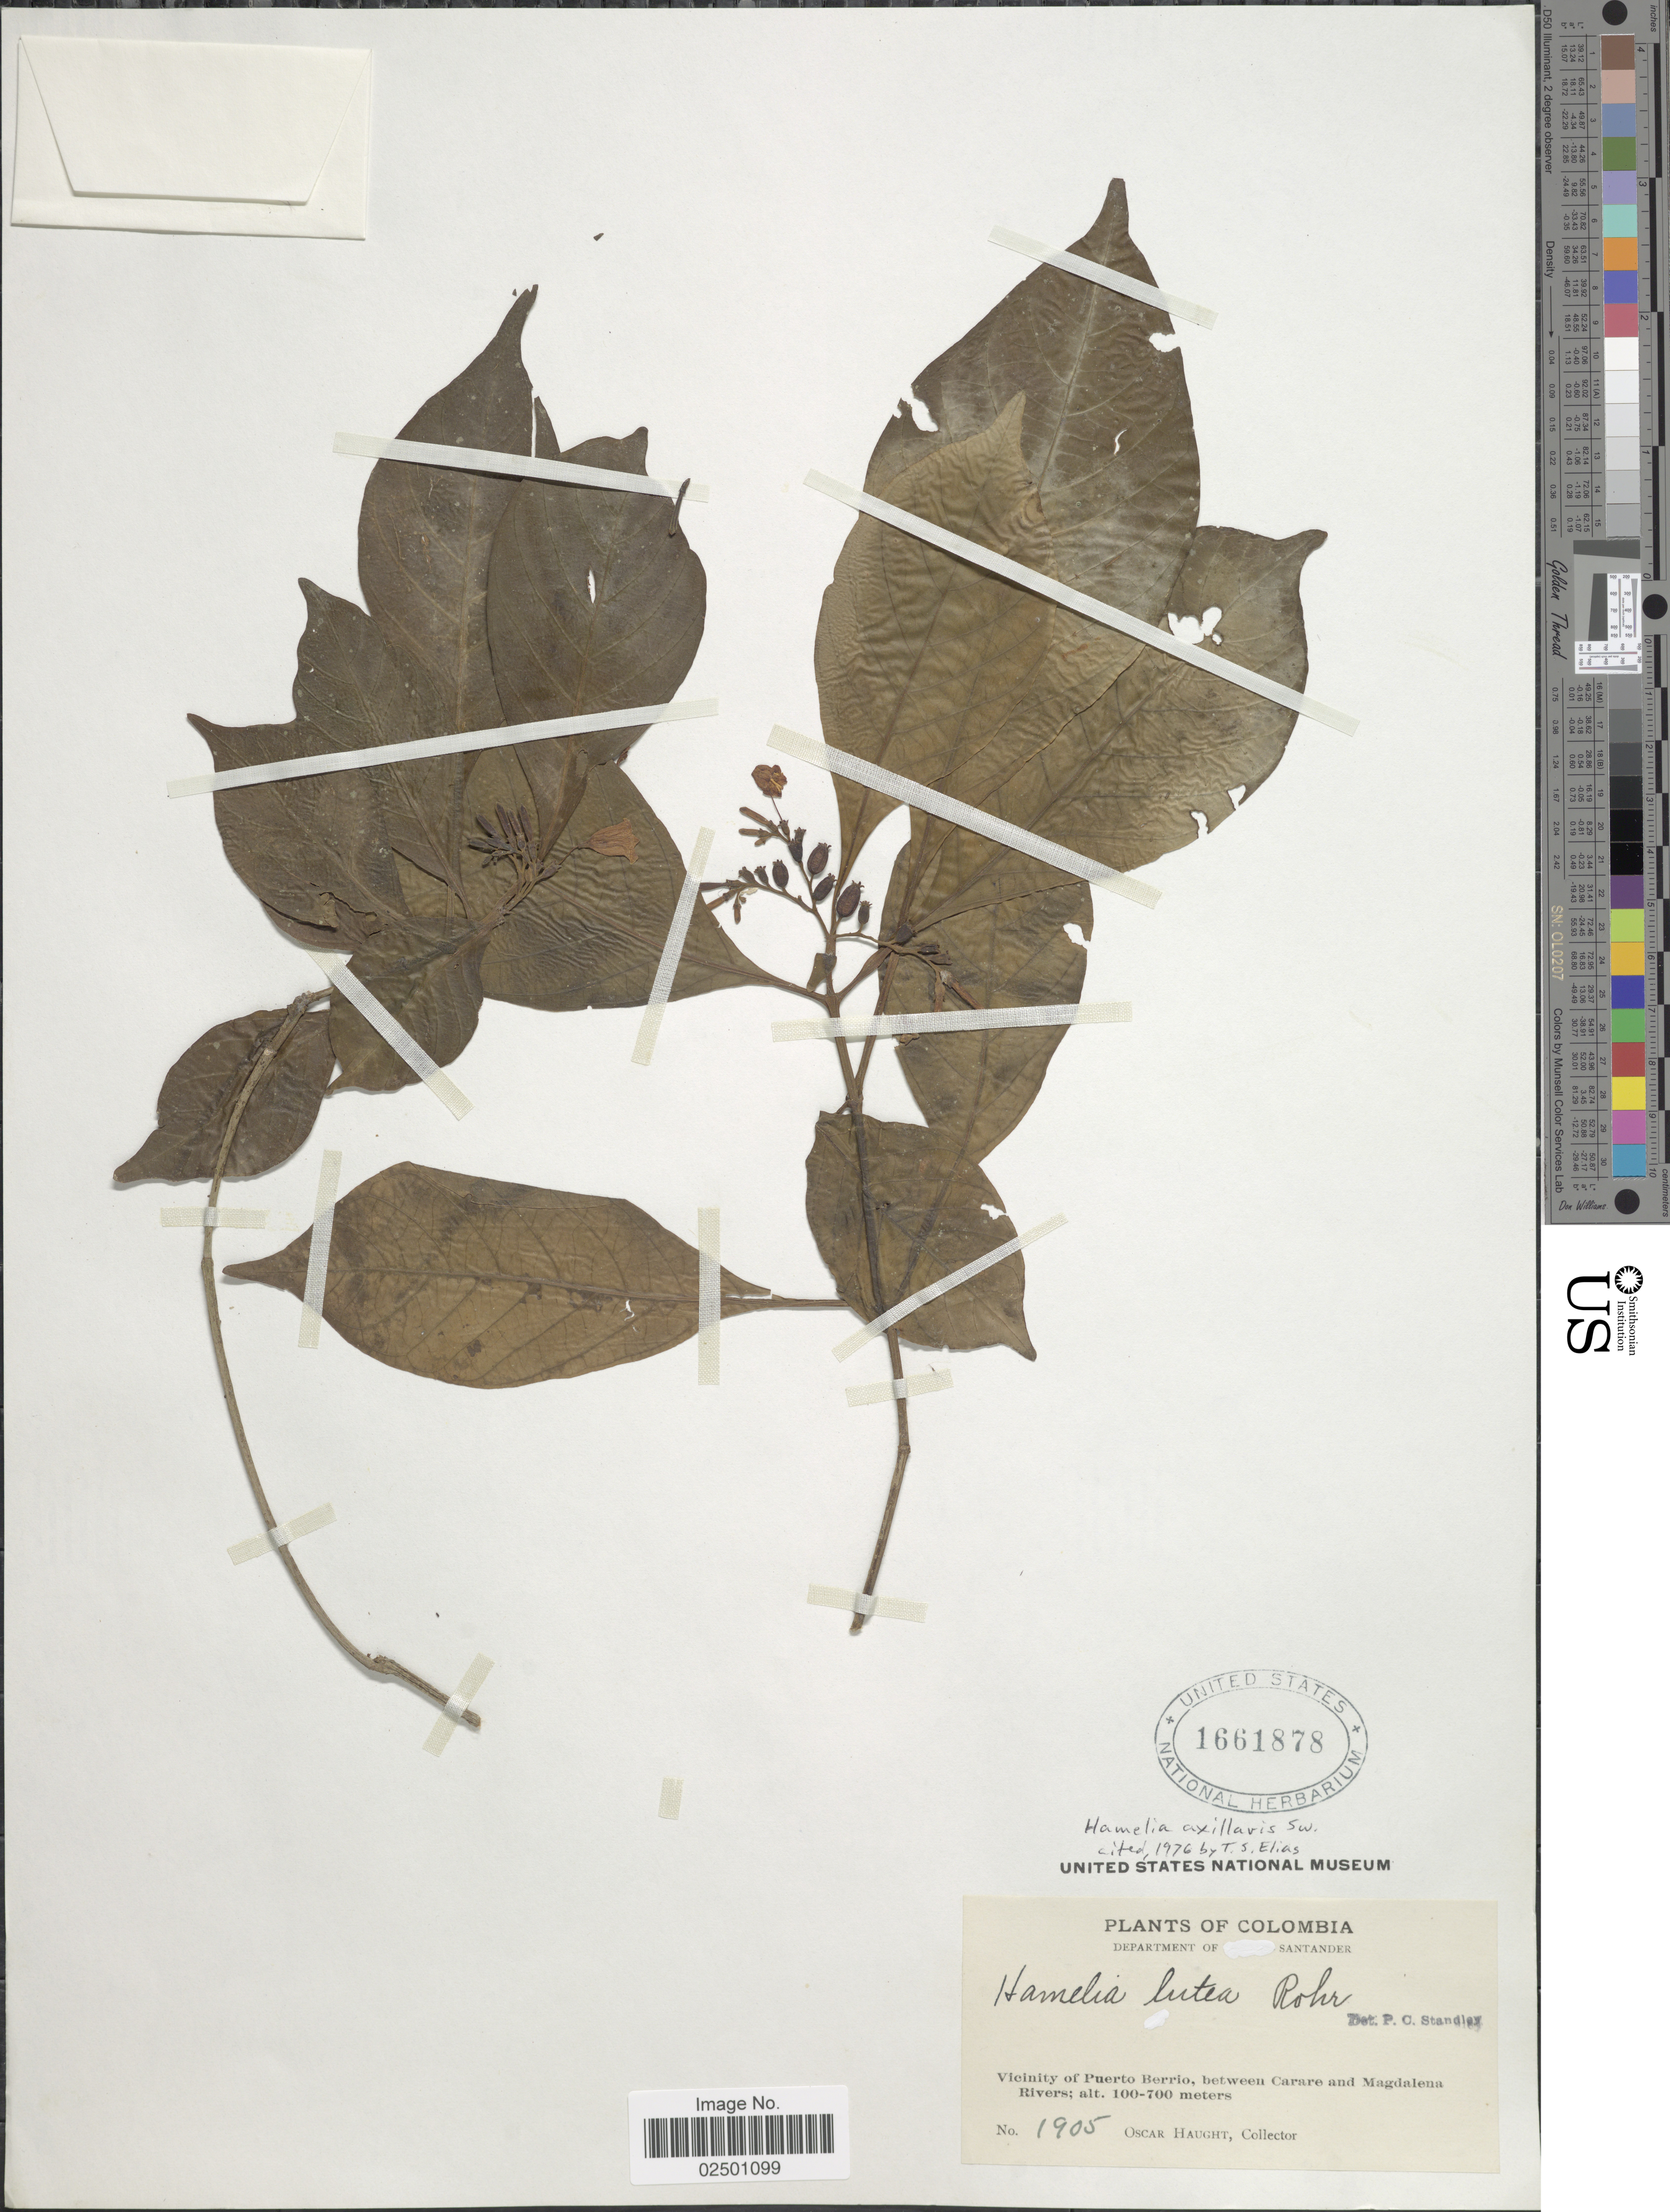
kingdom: Plantae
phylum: Tracheophyta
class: Magnoliopsida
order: Gentianales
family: Rubiaceae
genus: Hamelia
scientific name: Hamelia axillaris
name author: Sw.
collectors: O. L. Haught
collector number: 1905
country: Colombia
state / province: Santander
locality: Department of Santander. Vicinity of Puerto Berrio, between Carare and Magdalena Rivers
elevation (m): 100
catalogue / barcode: US 1661878